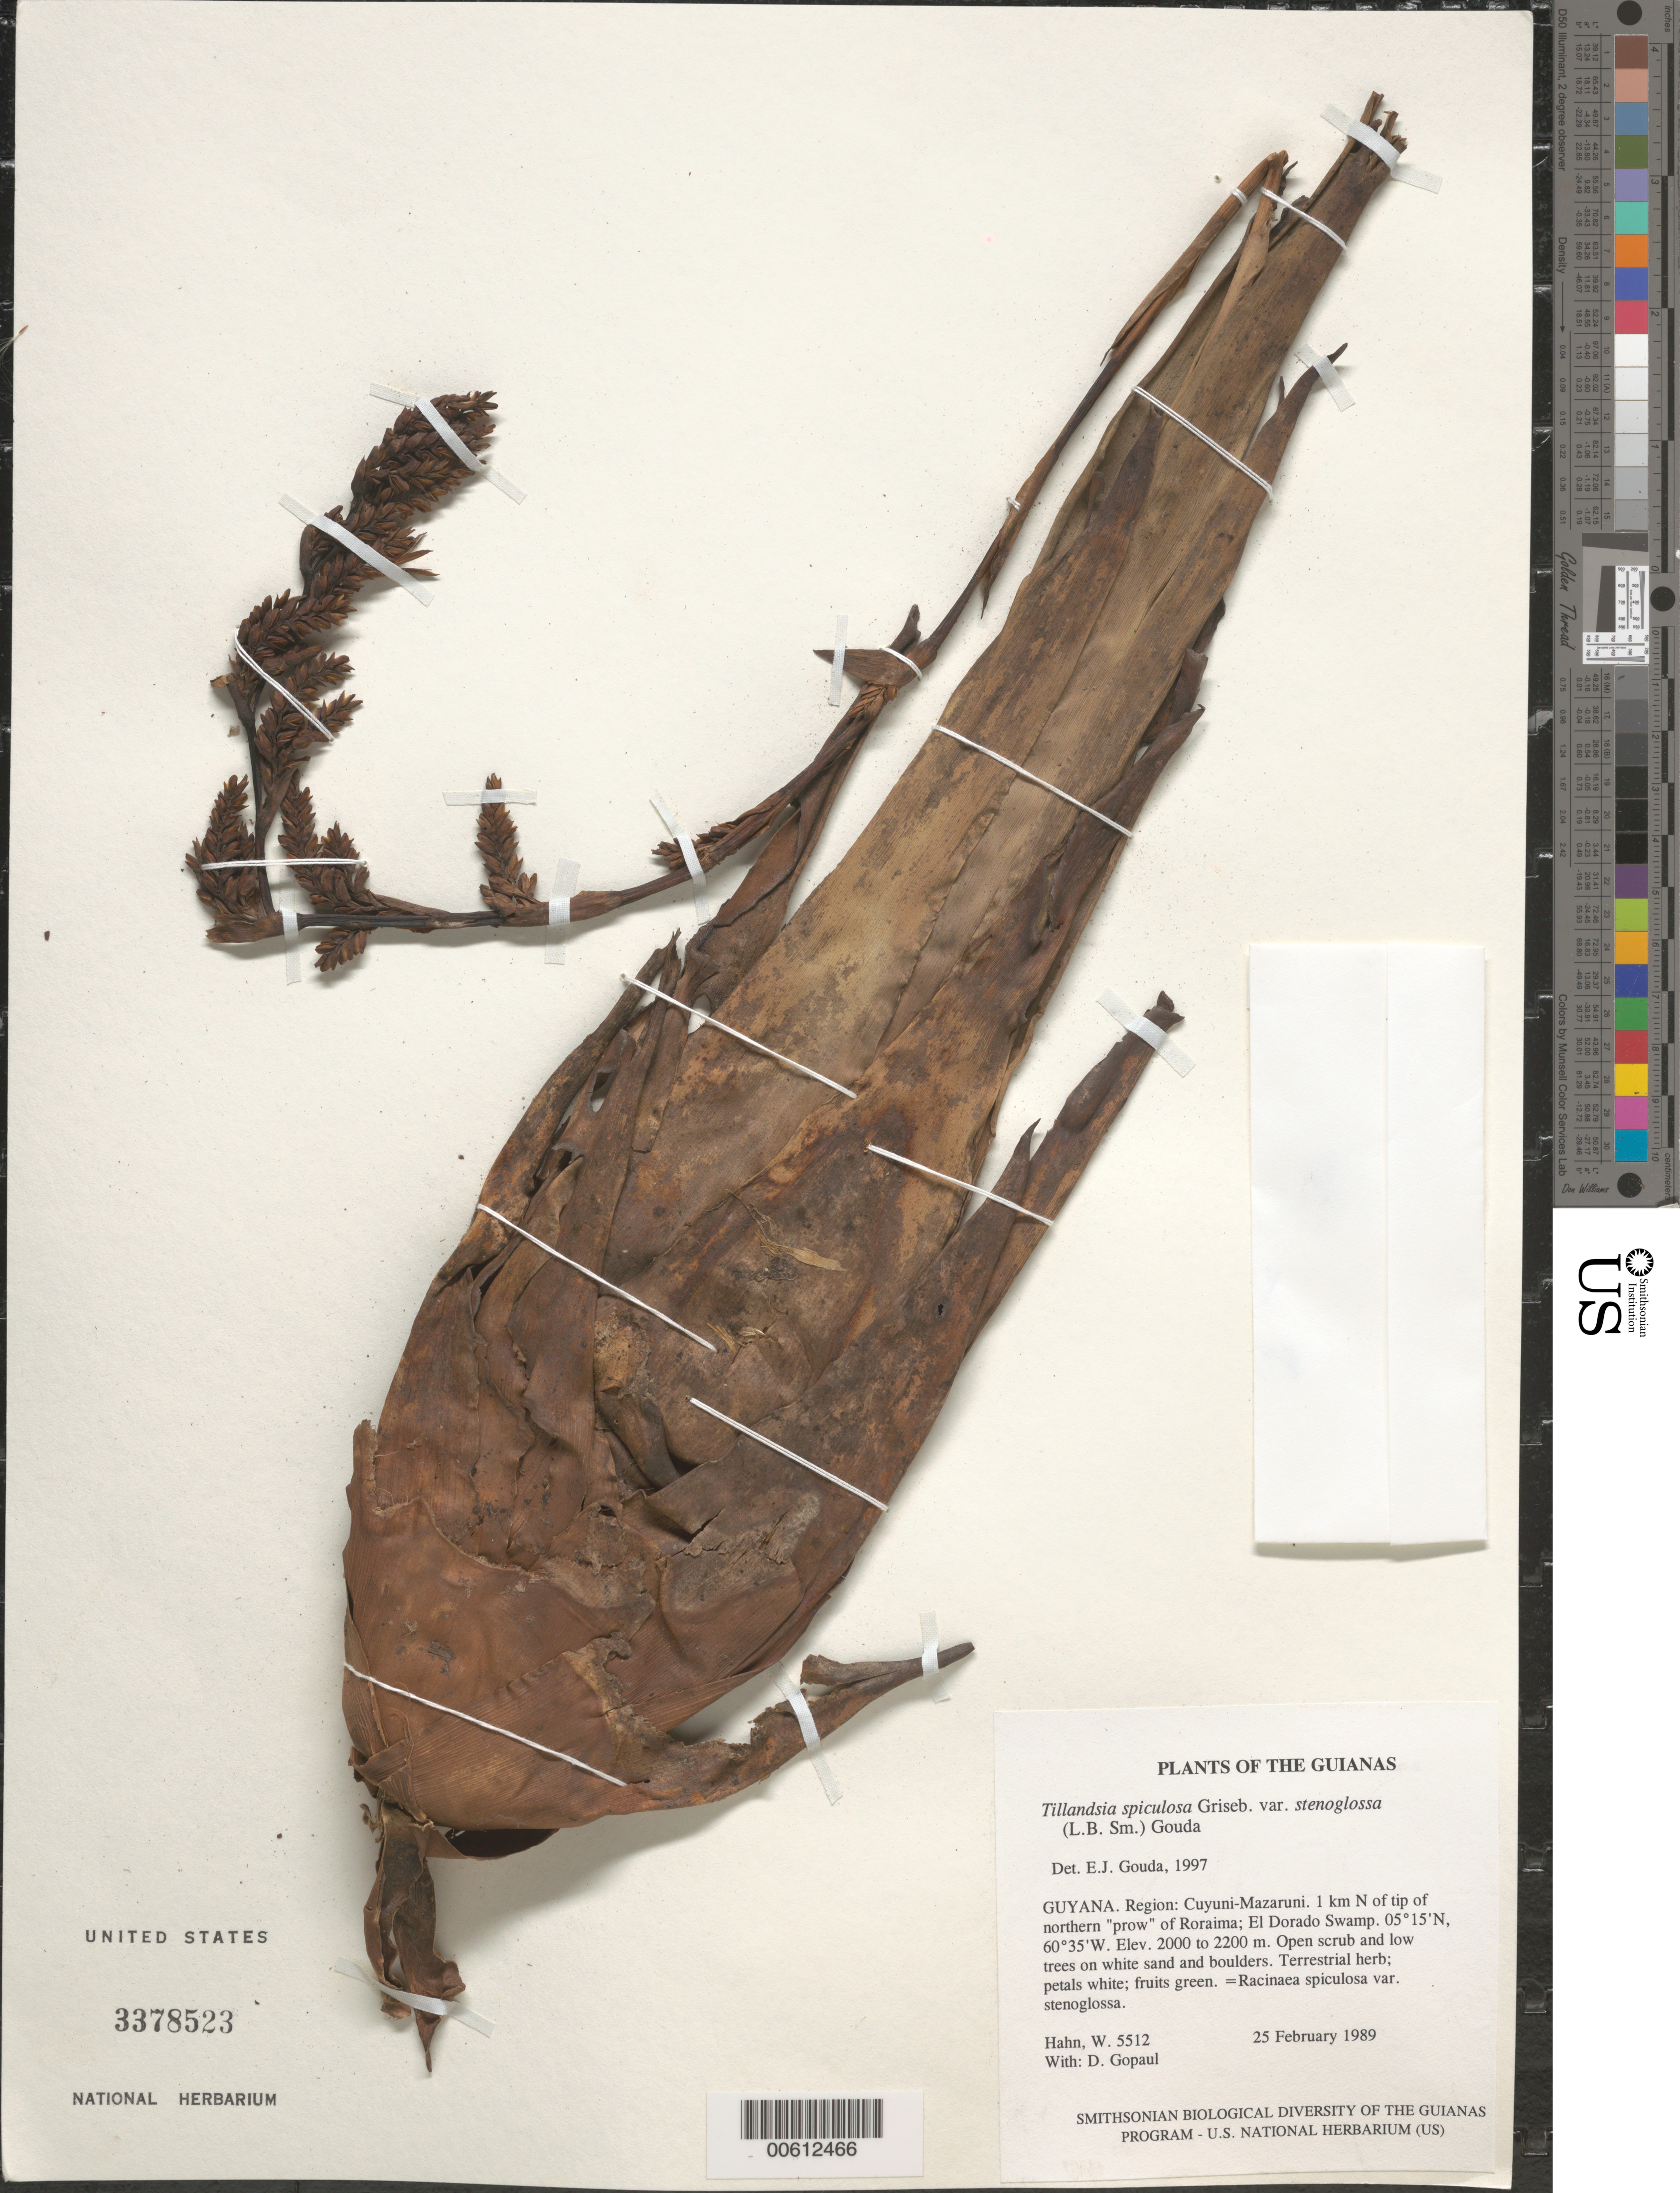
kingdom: Plantae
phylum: Tracheophyta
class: Liliopsida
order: Poales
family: Bromeliaceae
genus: Tillandsia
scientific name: Tillandsia spiculosa var. stenoglossa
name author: (L.B. Sm.)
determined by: Gouda, E. J.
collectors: W. Hahn & D. Gopaul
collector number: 5512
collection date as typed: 25 February 1989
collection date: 1989-02-25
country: Guyana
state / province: Cuyuni-Mazaruni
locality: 1 km N of tip of northern "prow" of Roraima; El Dorado Swamp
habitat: Open scrub and low trees on white sand and boulders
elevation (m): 2000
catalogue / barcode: US 3378523